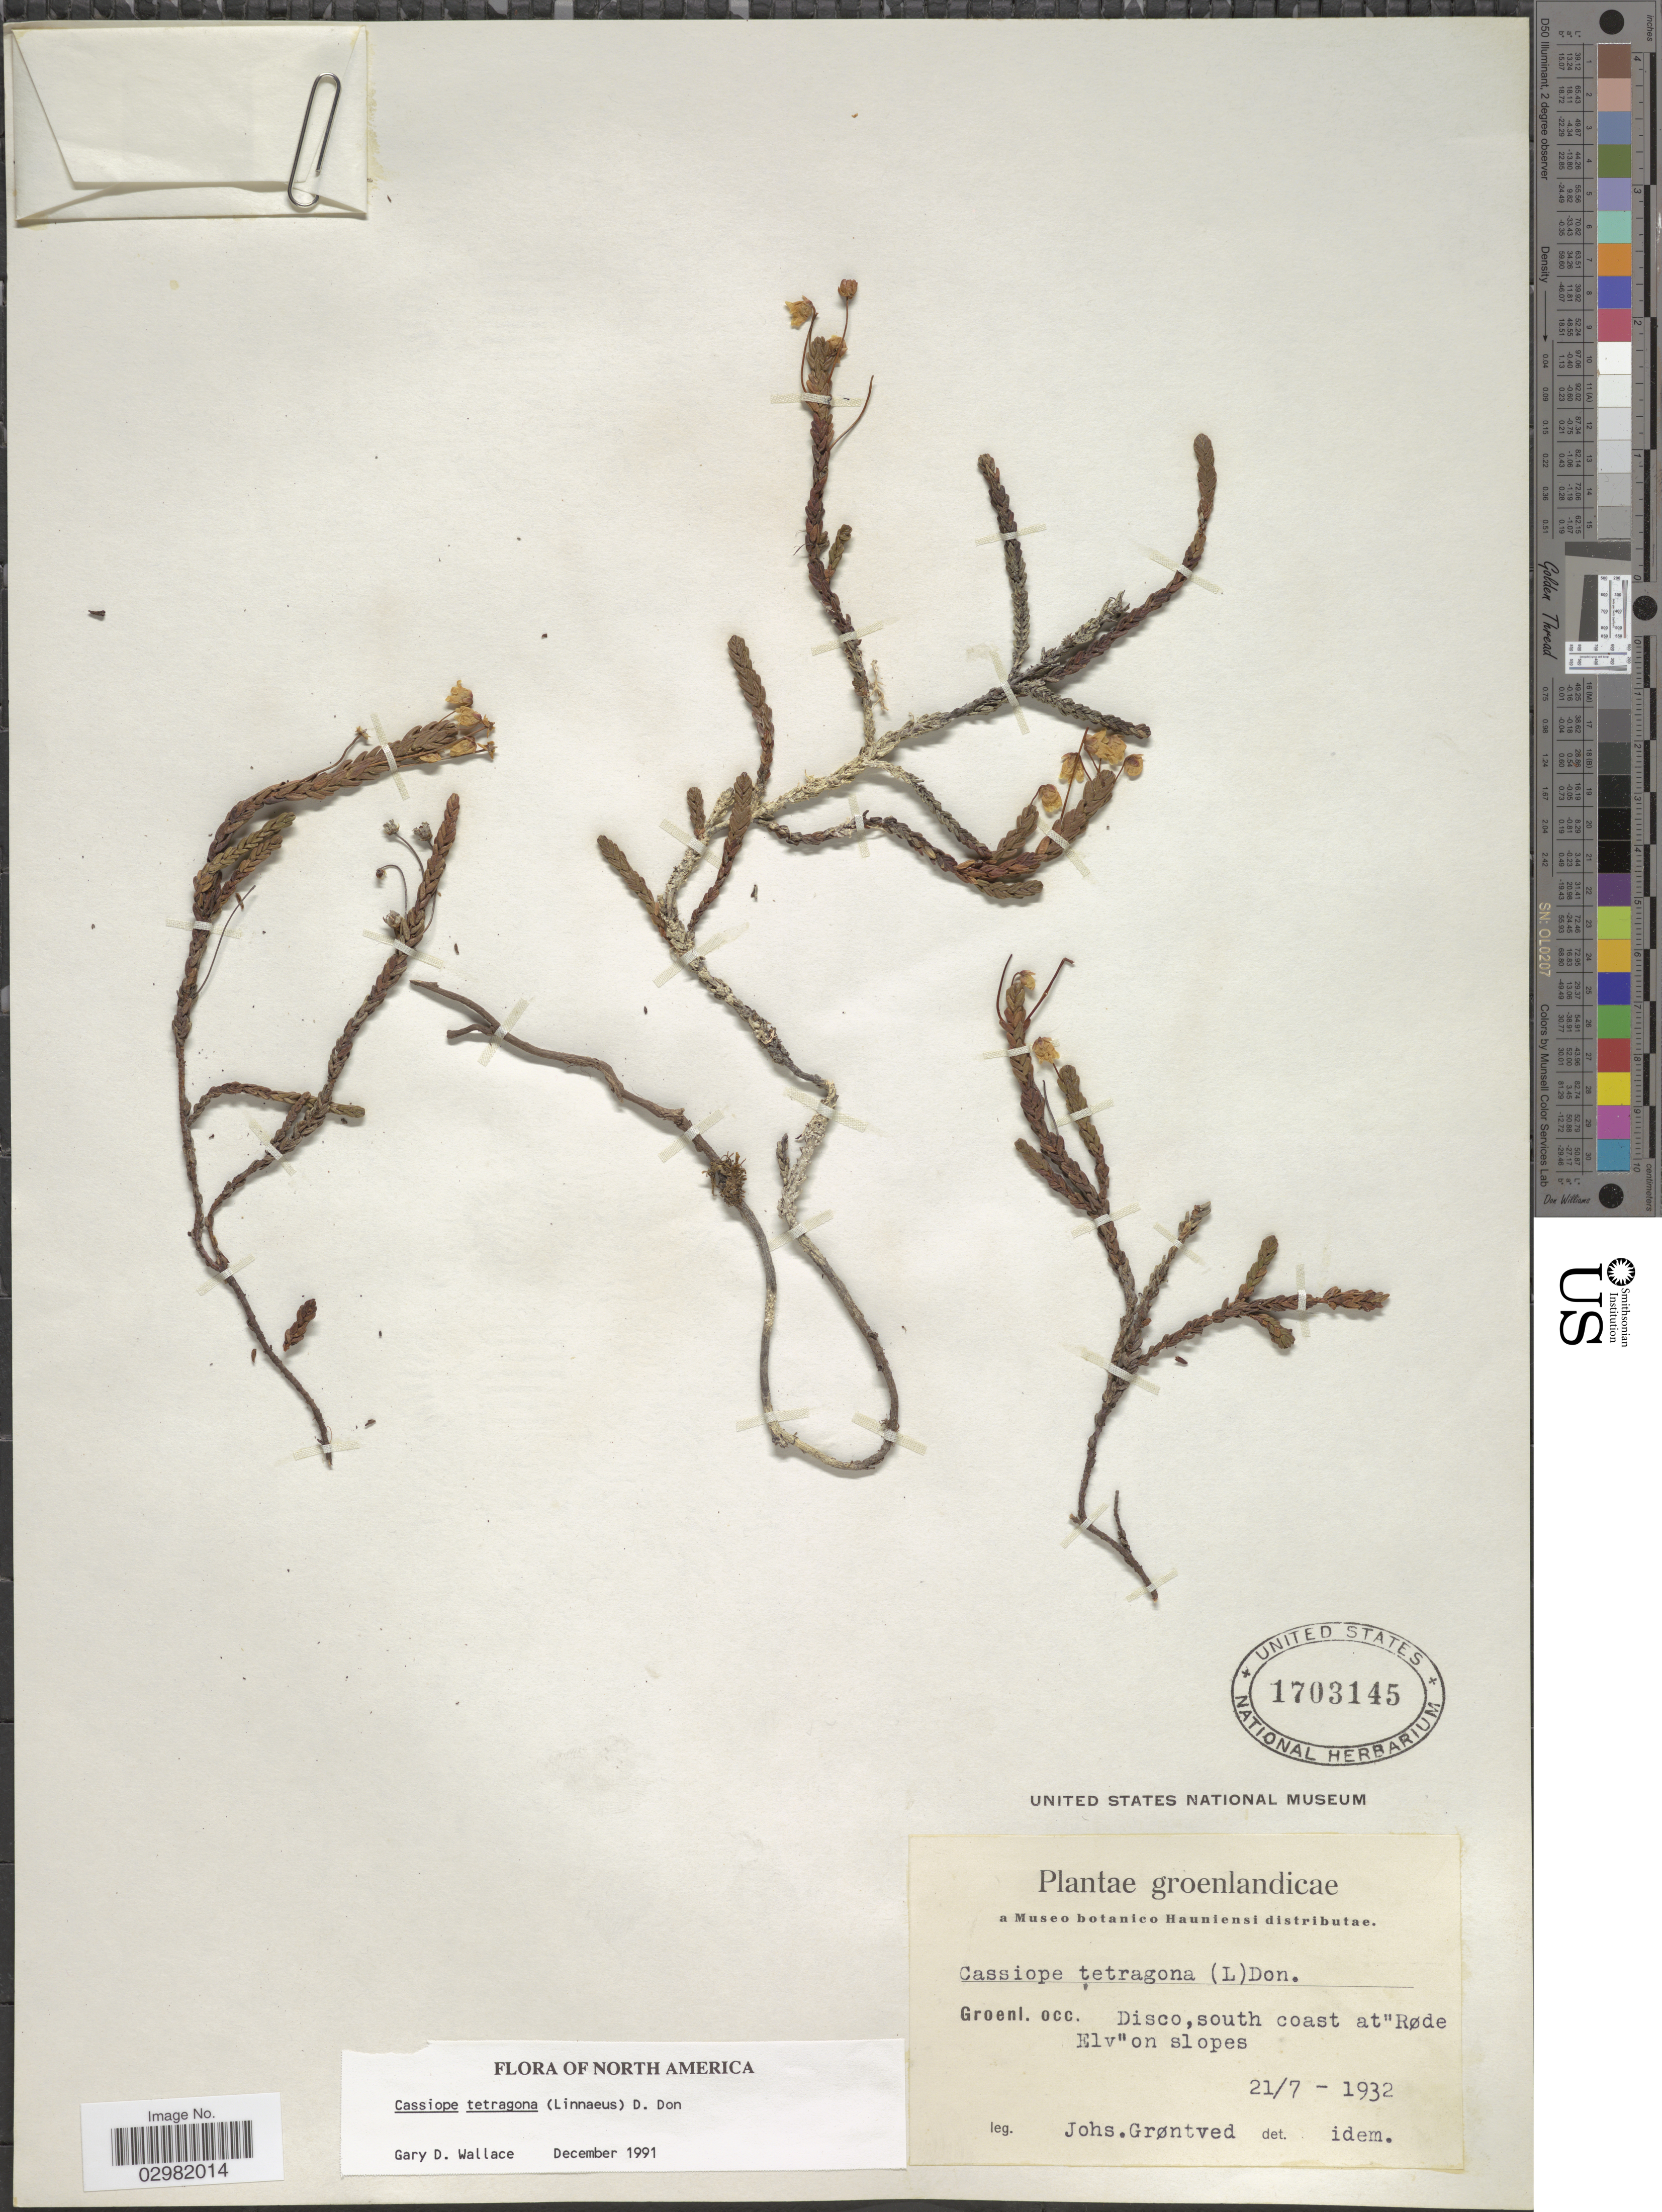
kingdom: Plantae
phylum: Tracheophyta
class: Magnoliopsida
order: Ericales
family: Ericaceae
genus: Cassiope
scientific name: Cassiope tetragona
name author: (L.) D. Don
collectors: J. Grøntved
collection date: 1932-07-21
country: Greenland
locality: Groenl. occ. Disco, south coast at "Røde Elv" on slopes.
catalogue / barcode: US 1703145